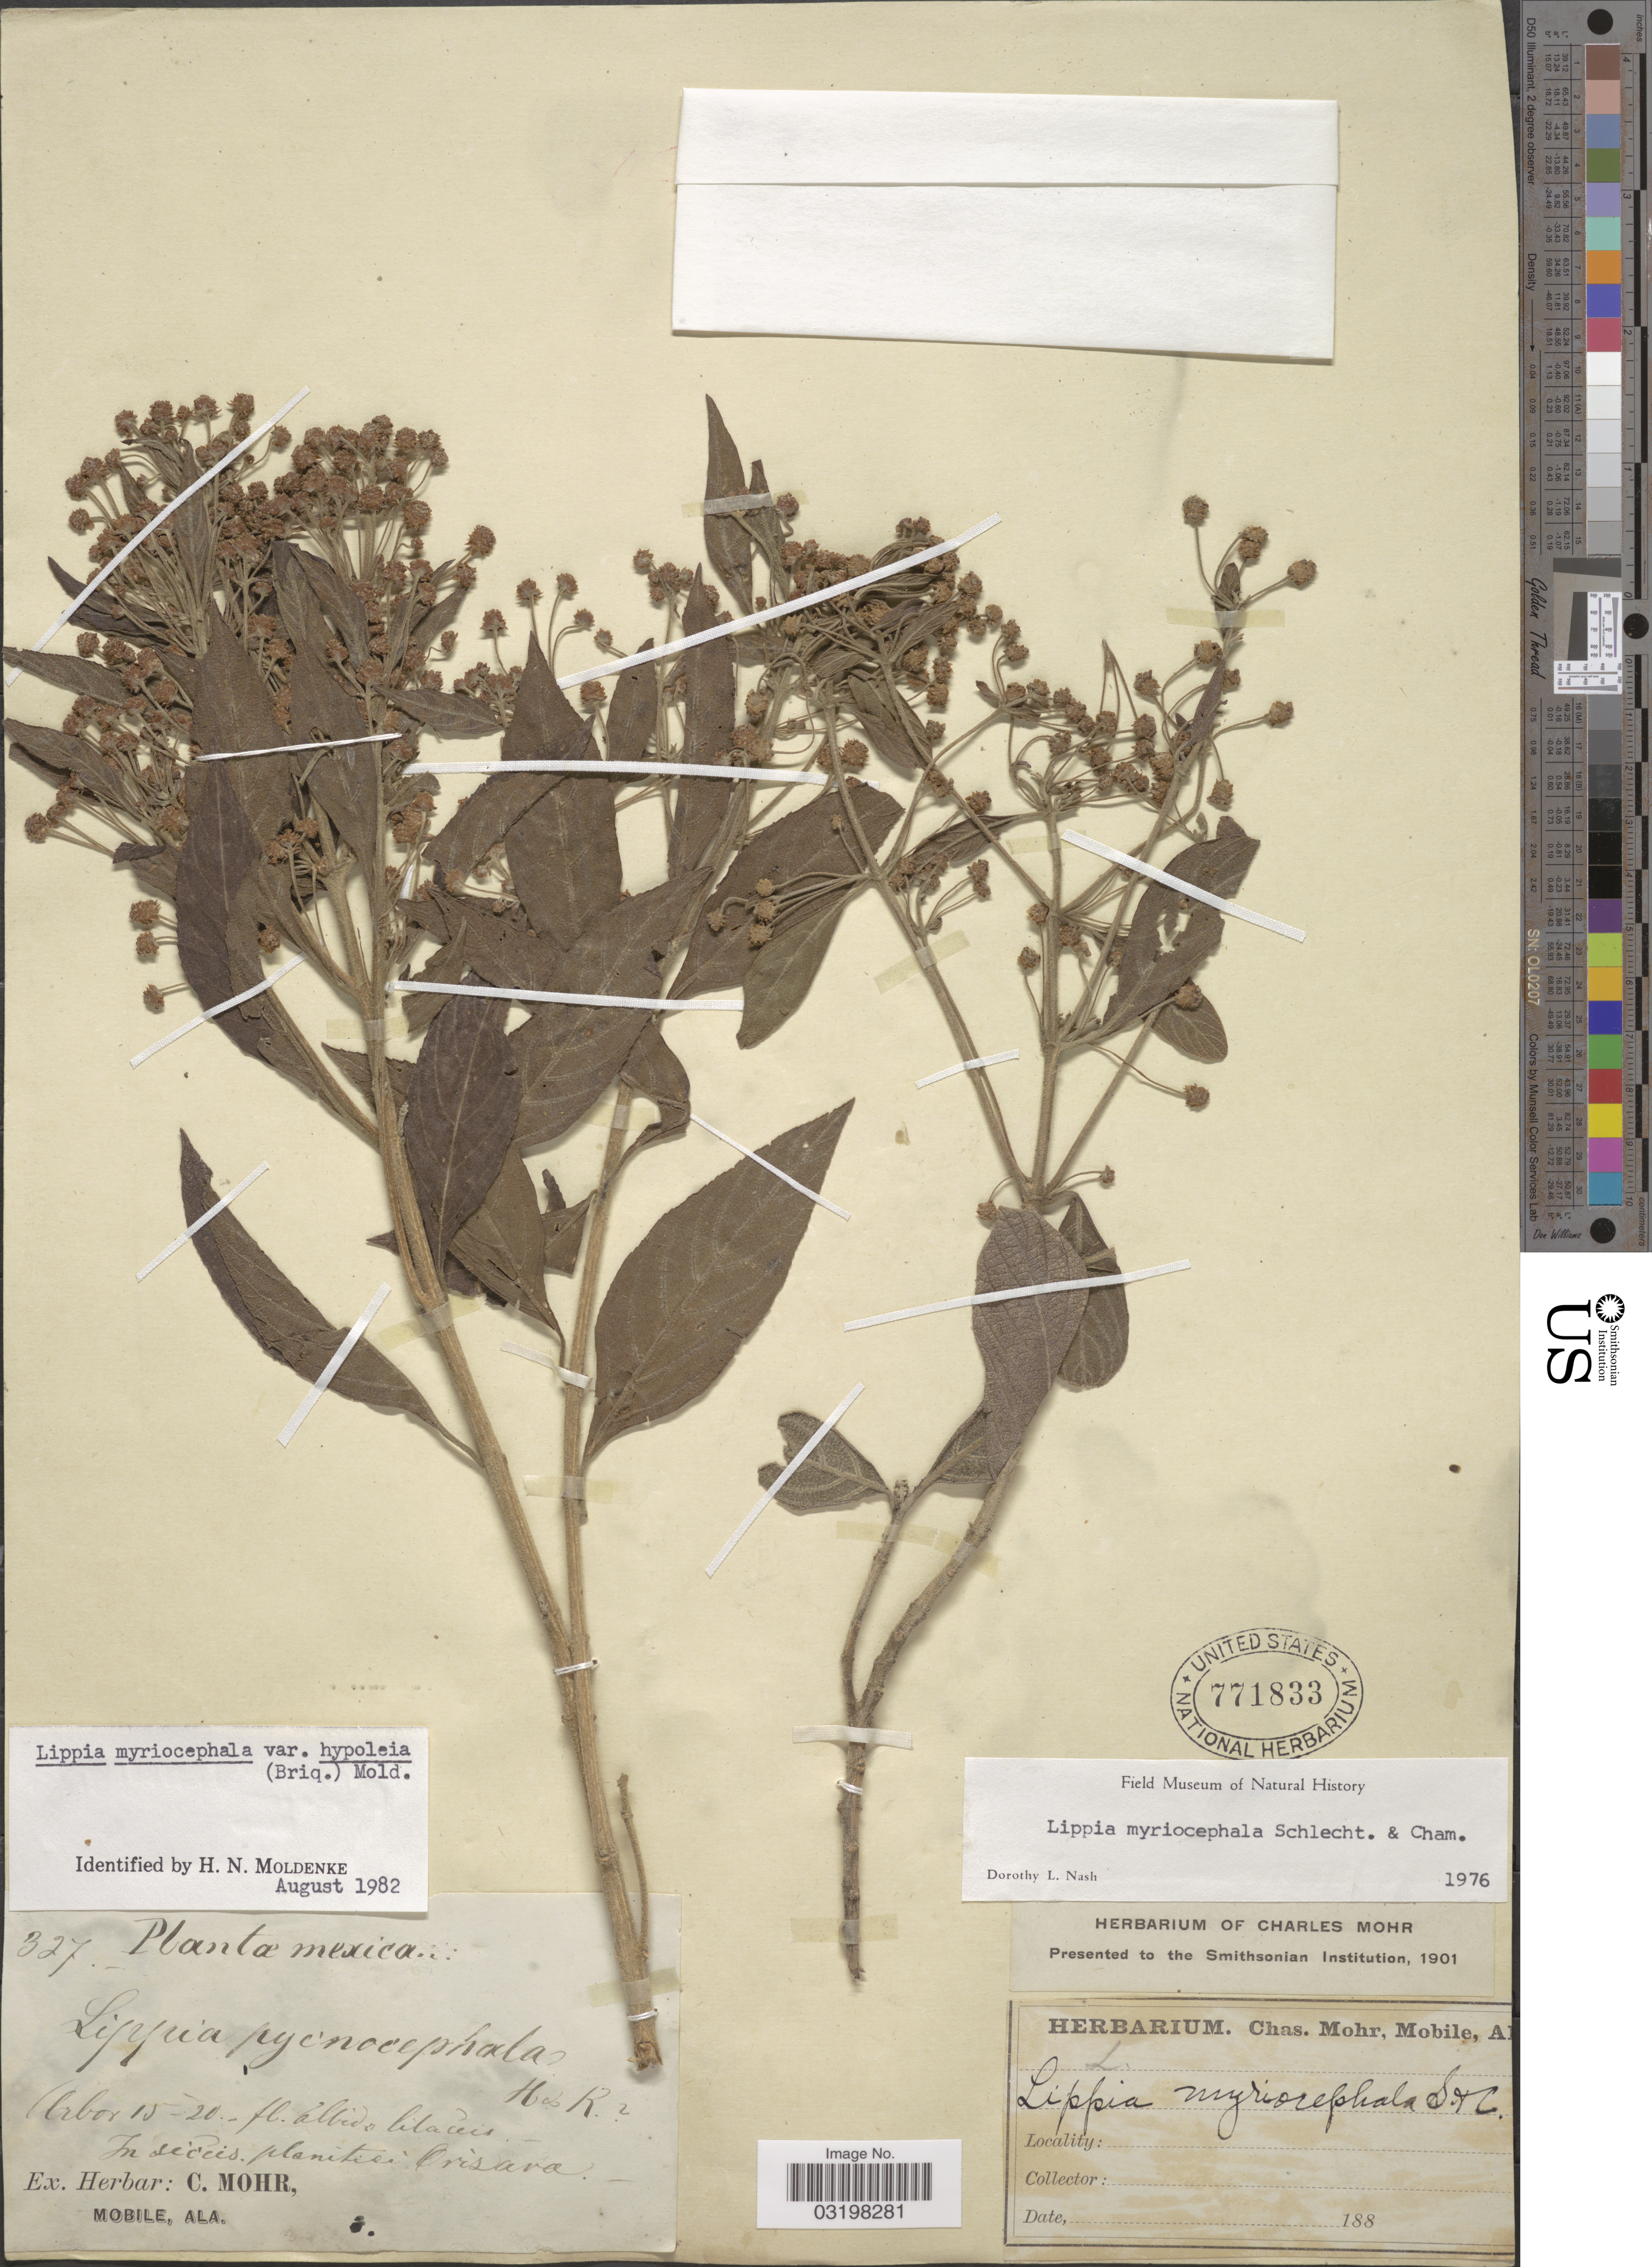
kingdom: Plantae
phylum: Tracheophyta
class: Magnoliopsida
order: Lamiales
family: Verbenaceae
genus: Lippia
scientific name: Lippia myriocephala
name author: Schltdl. & Cham.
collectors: Mohr, C. T. (herbarium)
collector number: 327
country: Mexico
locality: In sèces planitea Orizava.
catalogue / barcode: US 771833